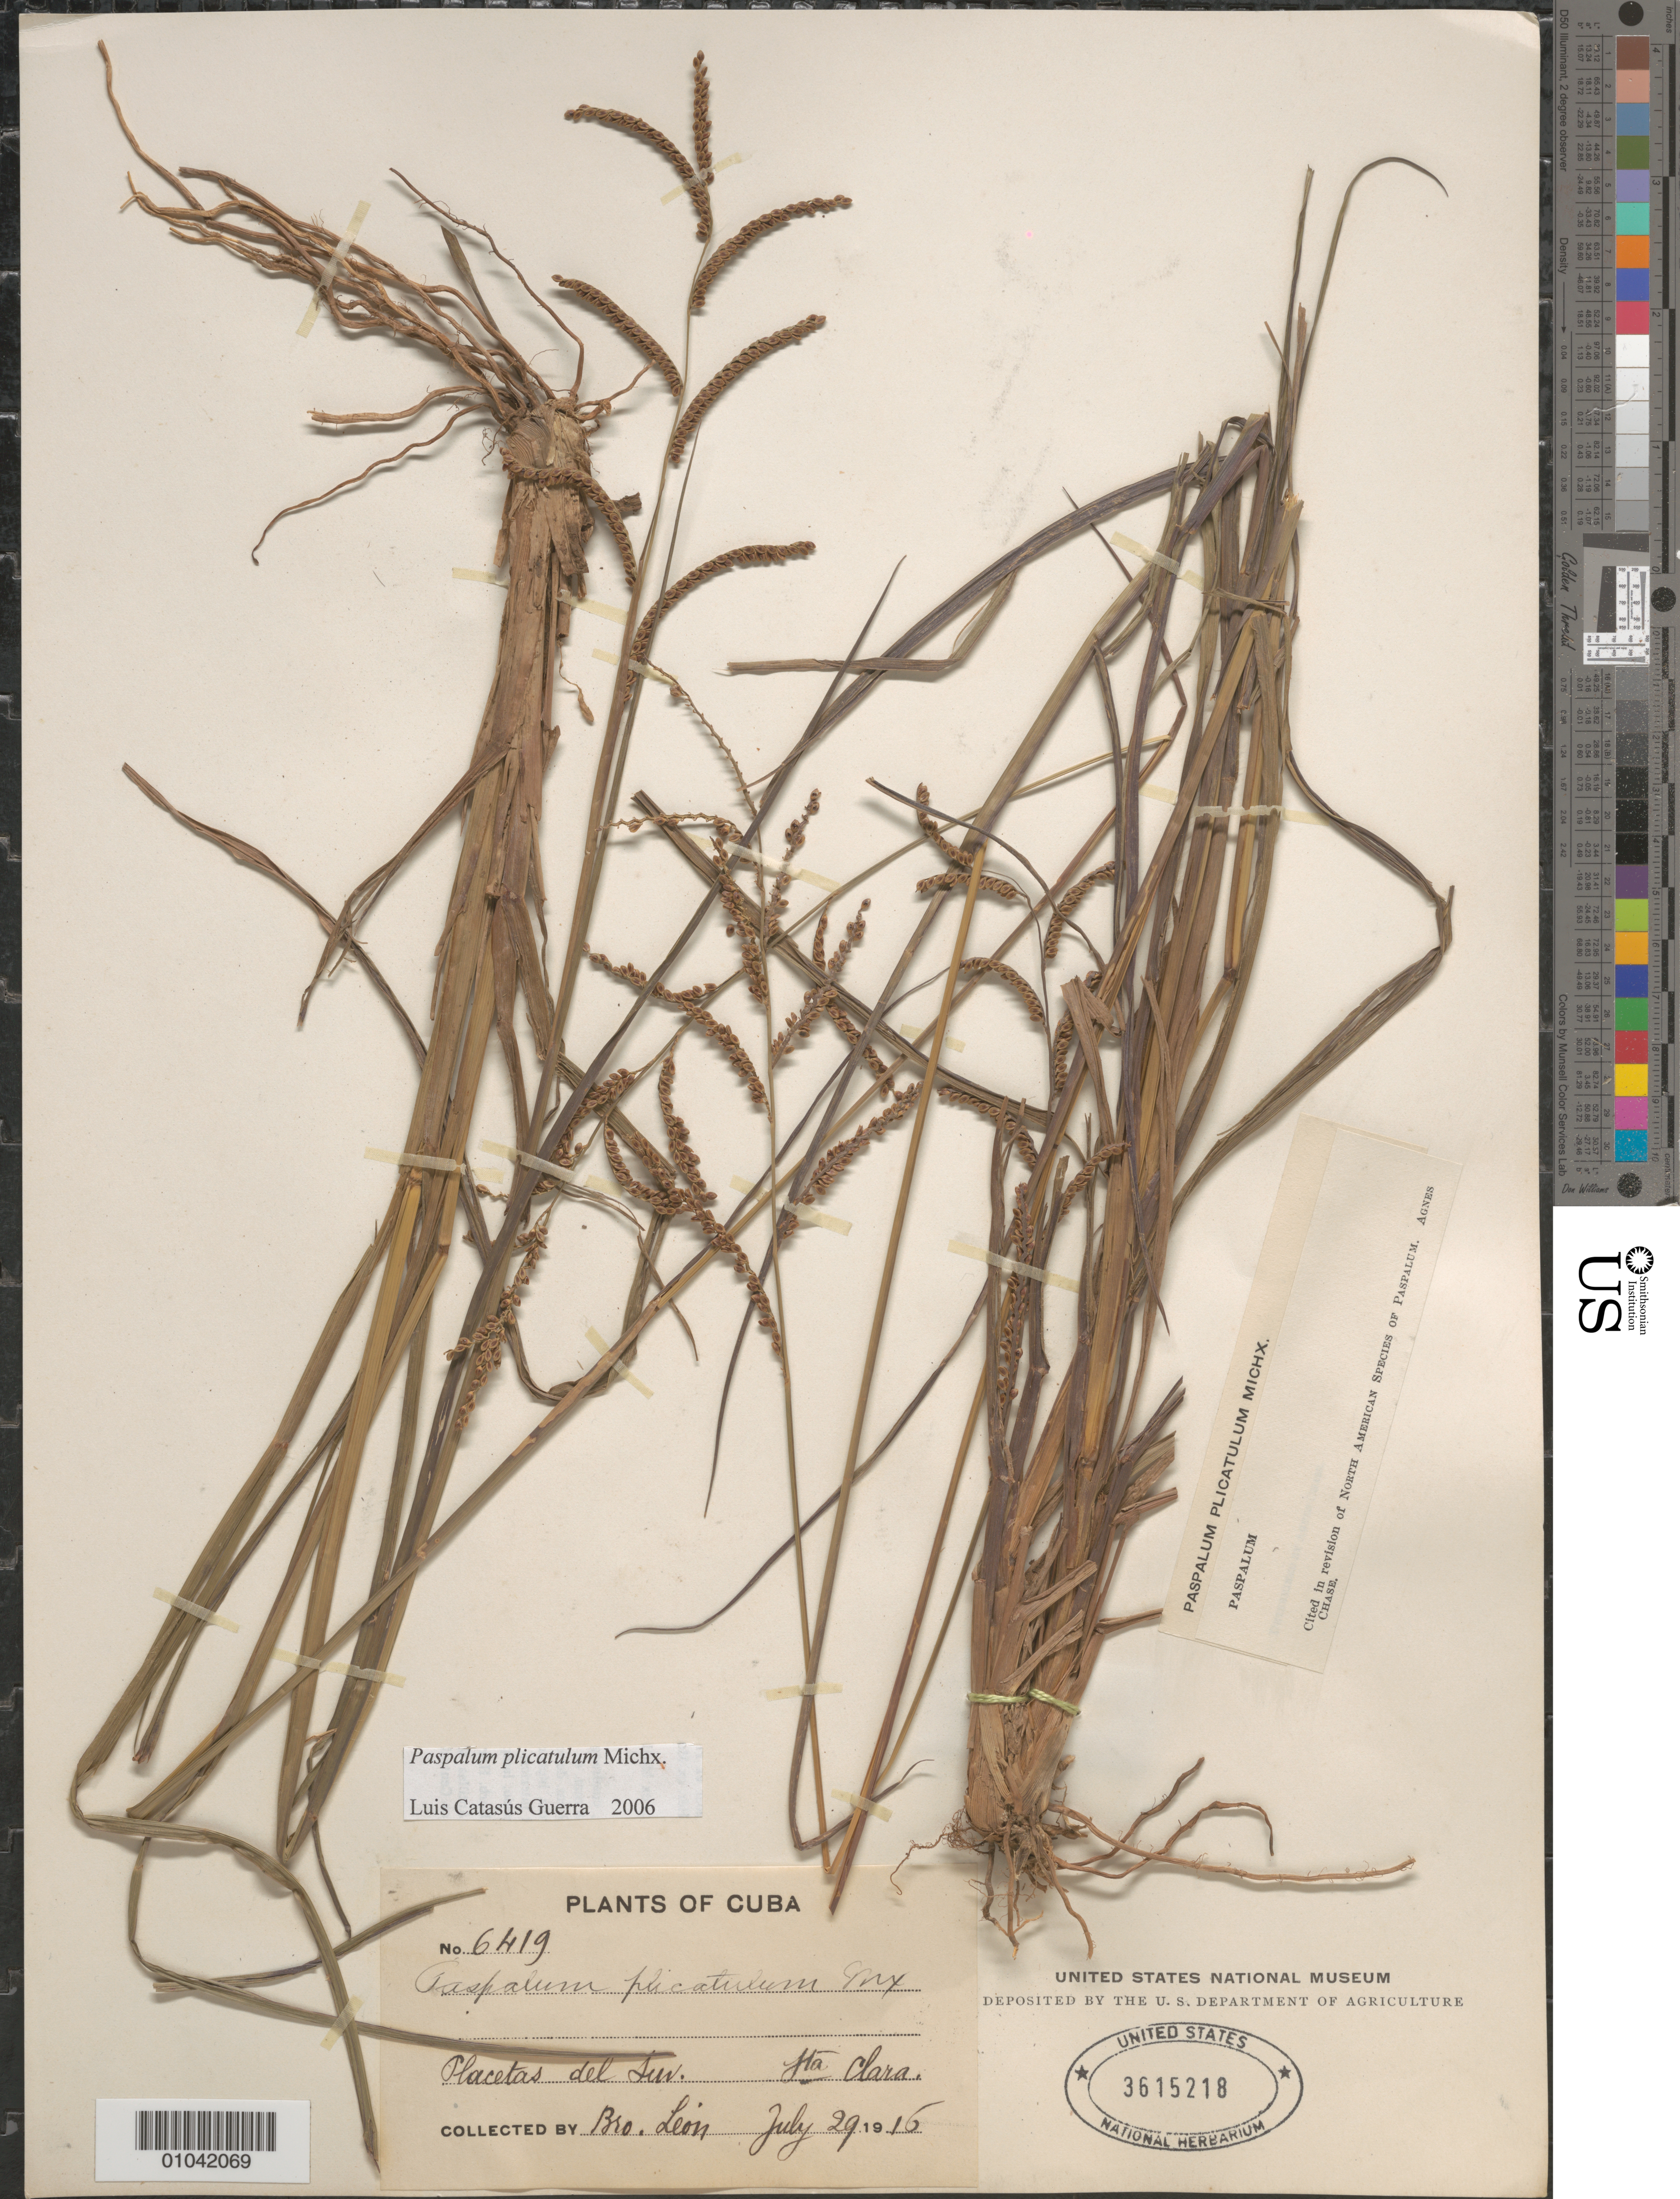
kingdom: Plantae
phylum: Tracheophyta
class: Liliopsida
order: Poales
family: Poaceae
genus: Paspalum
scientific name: Paspalum plicatulum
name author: Michx.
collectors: Bro. León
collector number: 6419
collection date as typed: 29 Jul 1916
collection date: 1916-07-29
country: Cuba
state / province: Villa Clara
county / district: Santa Clara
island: Cuba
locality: Placetas del Sur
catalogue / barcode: US 3615218